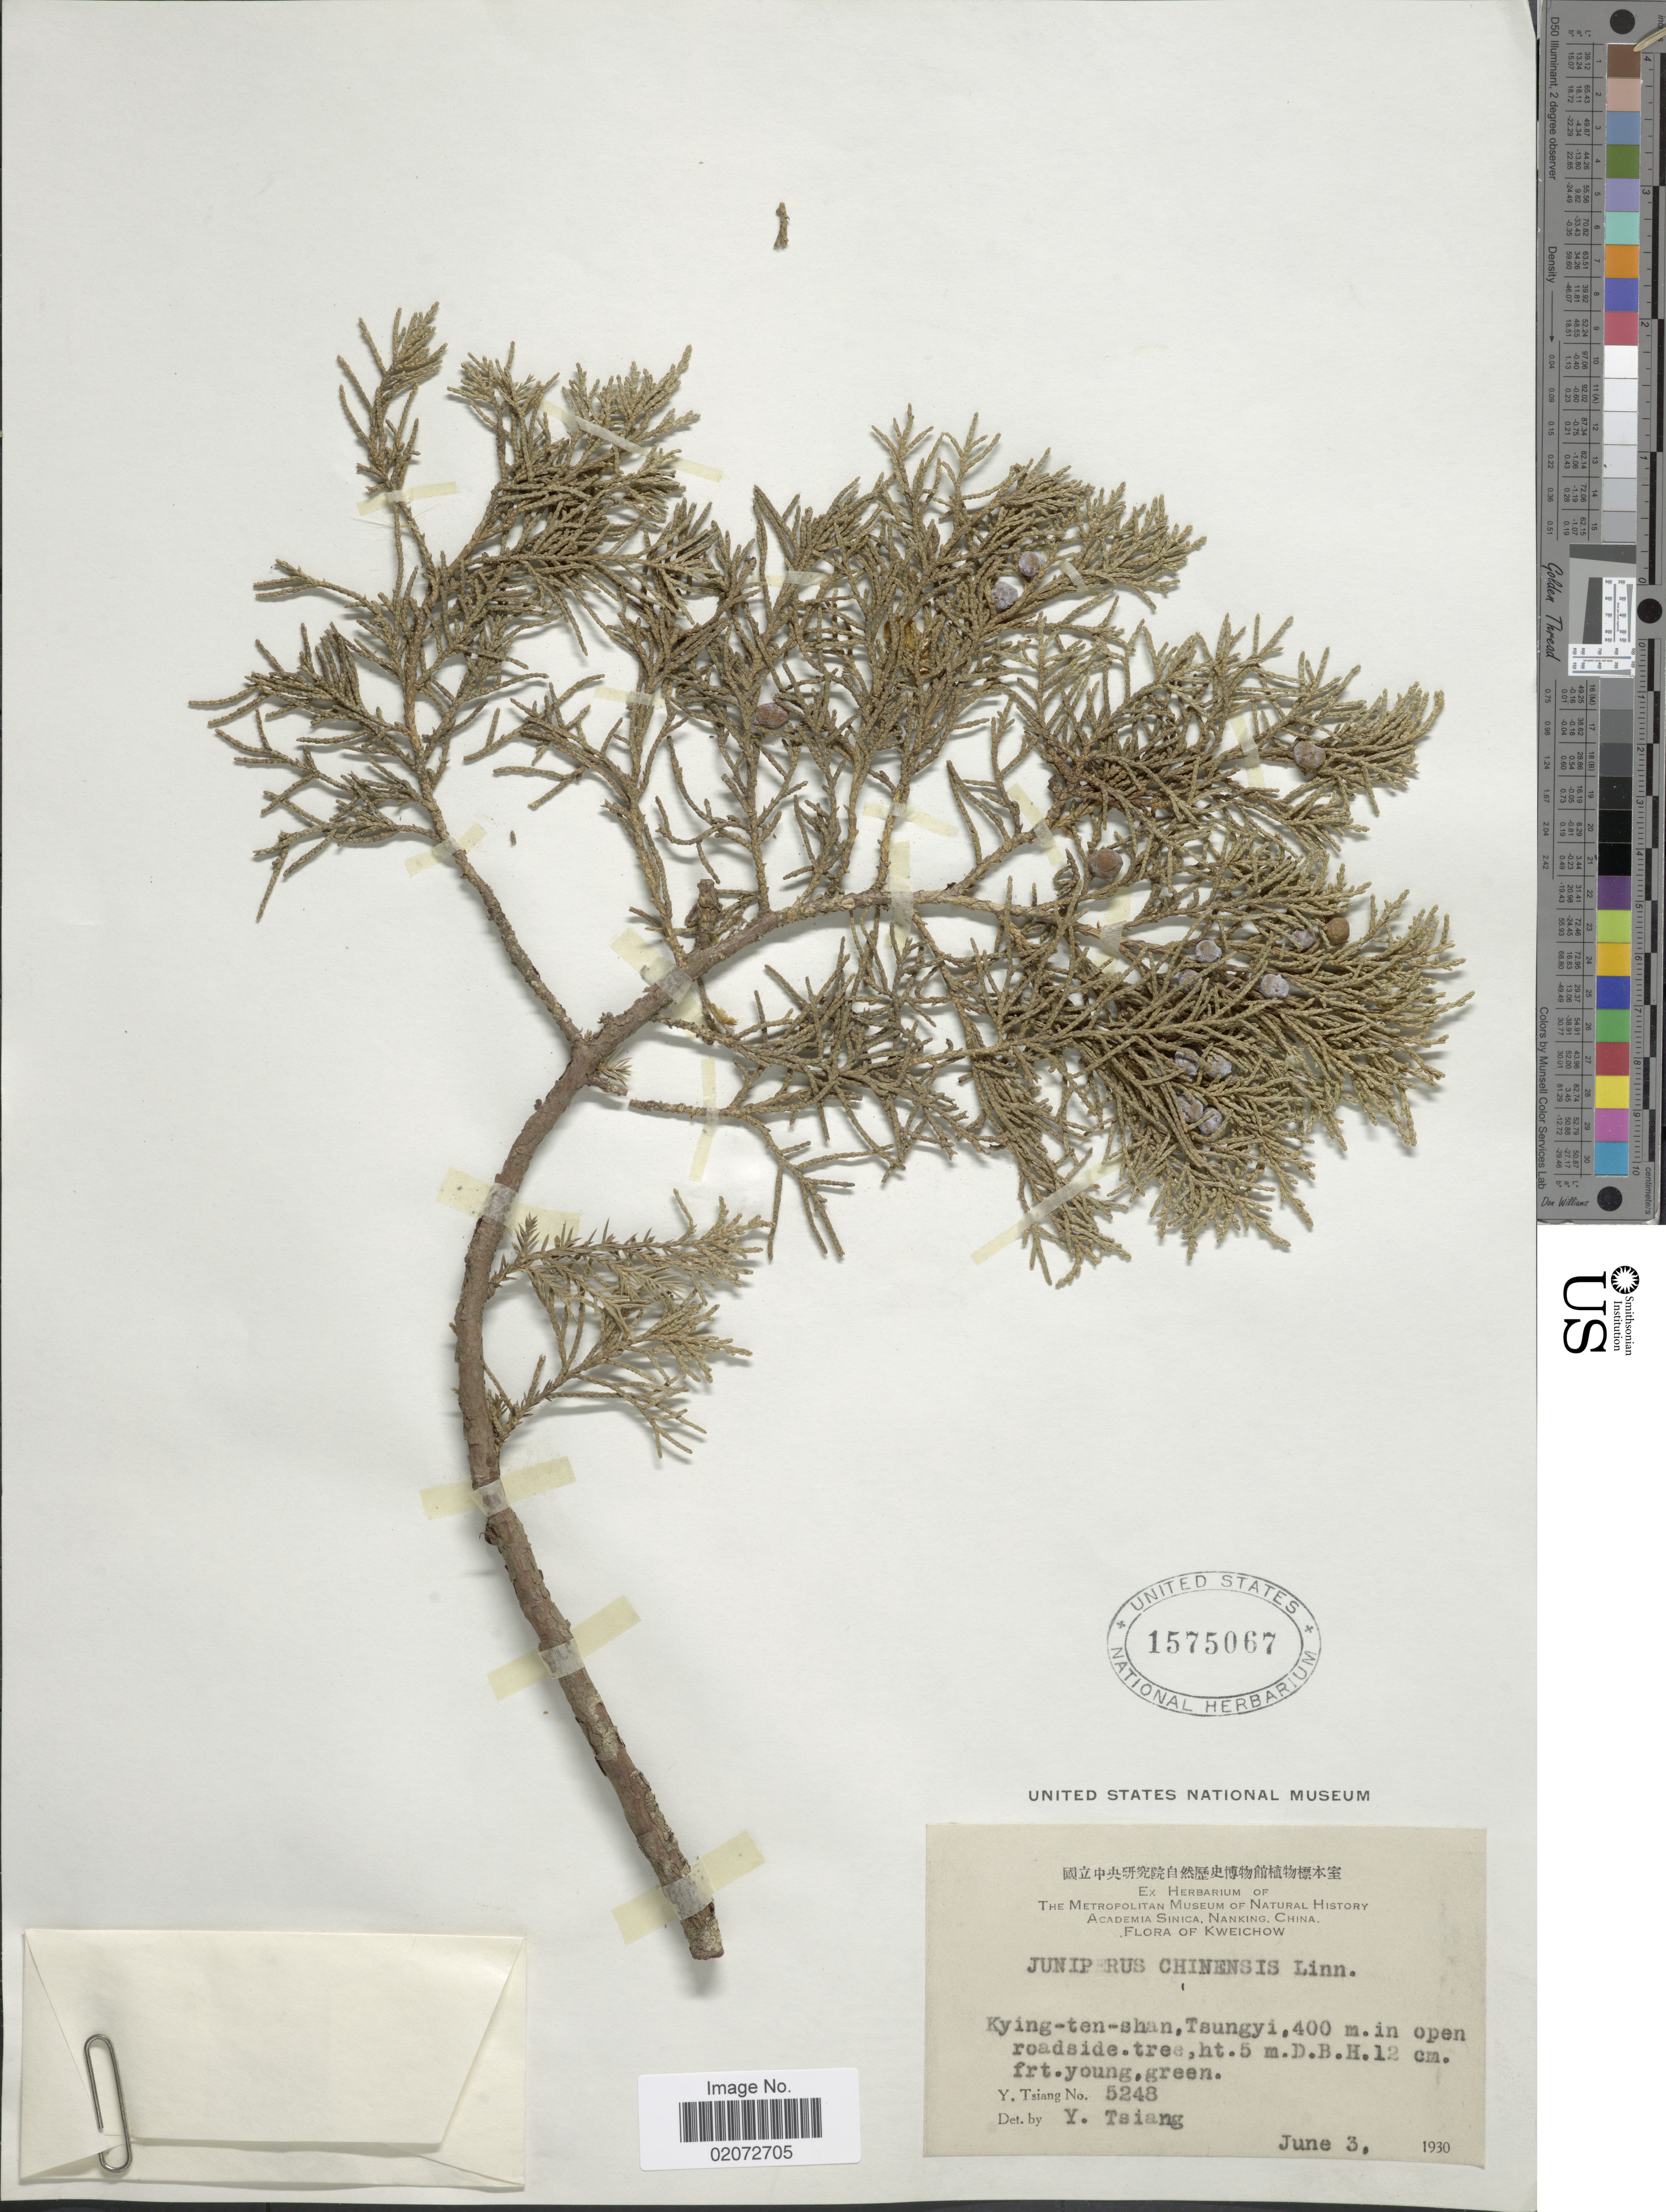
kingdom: Plantae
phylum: Tracheophyta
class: Pinopsida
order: Pinales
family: Cupressaceae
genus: Juniperus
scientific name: Juniperus chinensis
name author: L.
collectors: Y. Tsiang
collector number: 5248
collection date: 1930-06-03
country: China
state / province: Guizhou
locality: Kweichow, Kying-ten-shan, Tsungyi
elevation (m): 400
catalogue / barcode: US 1575067